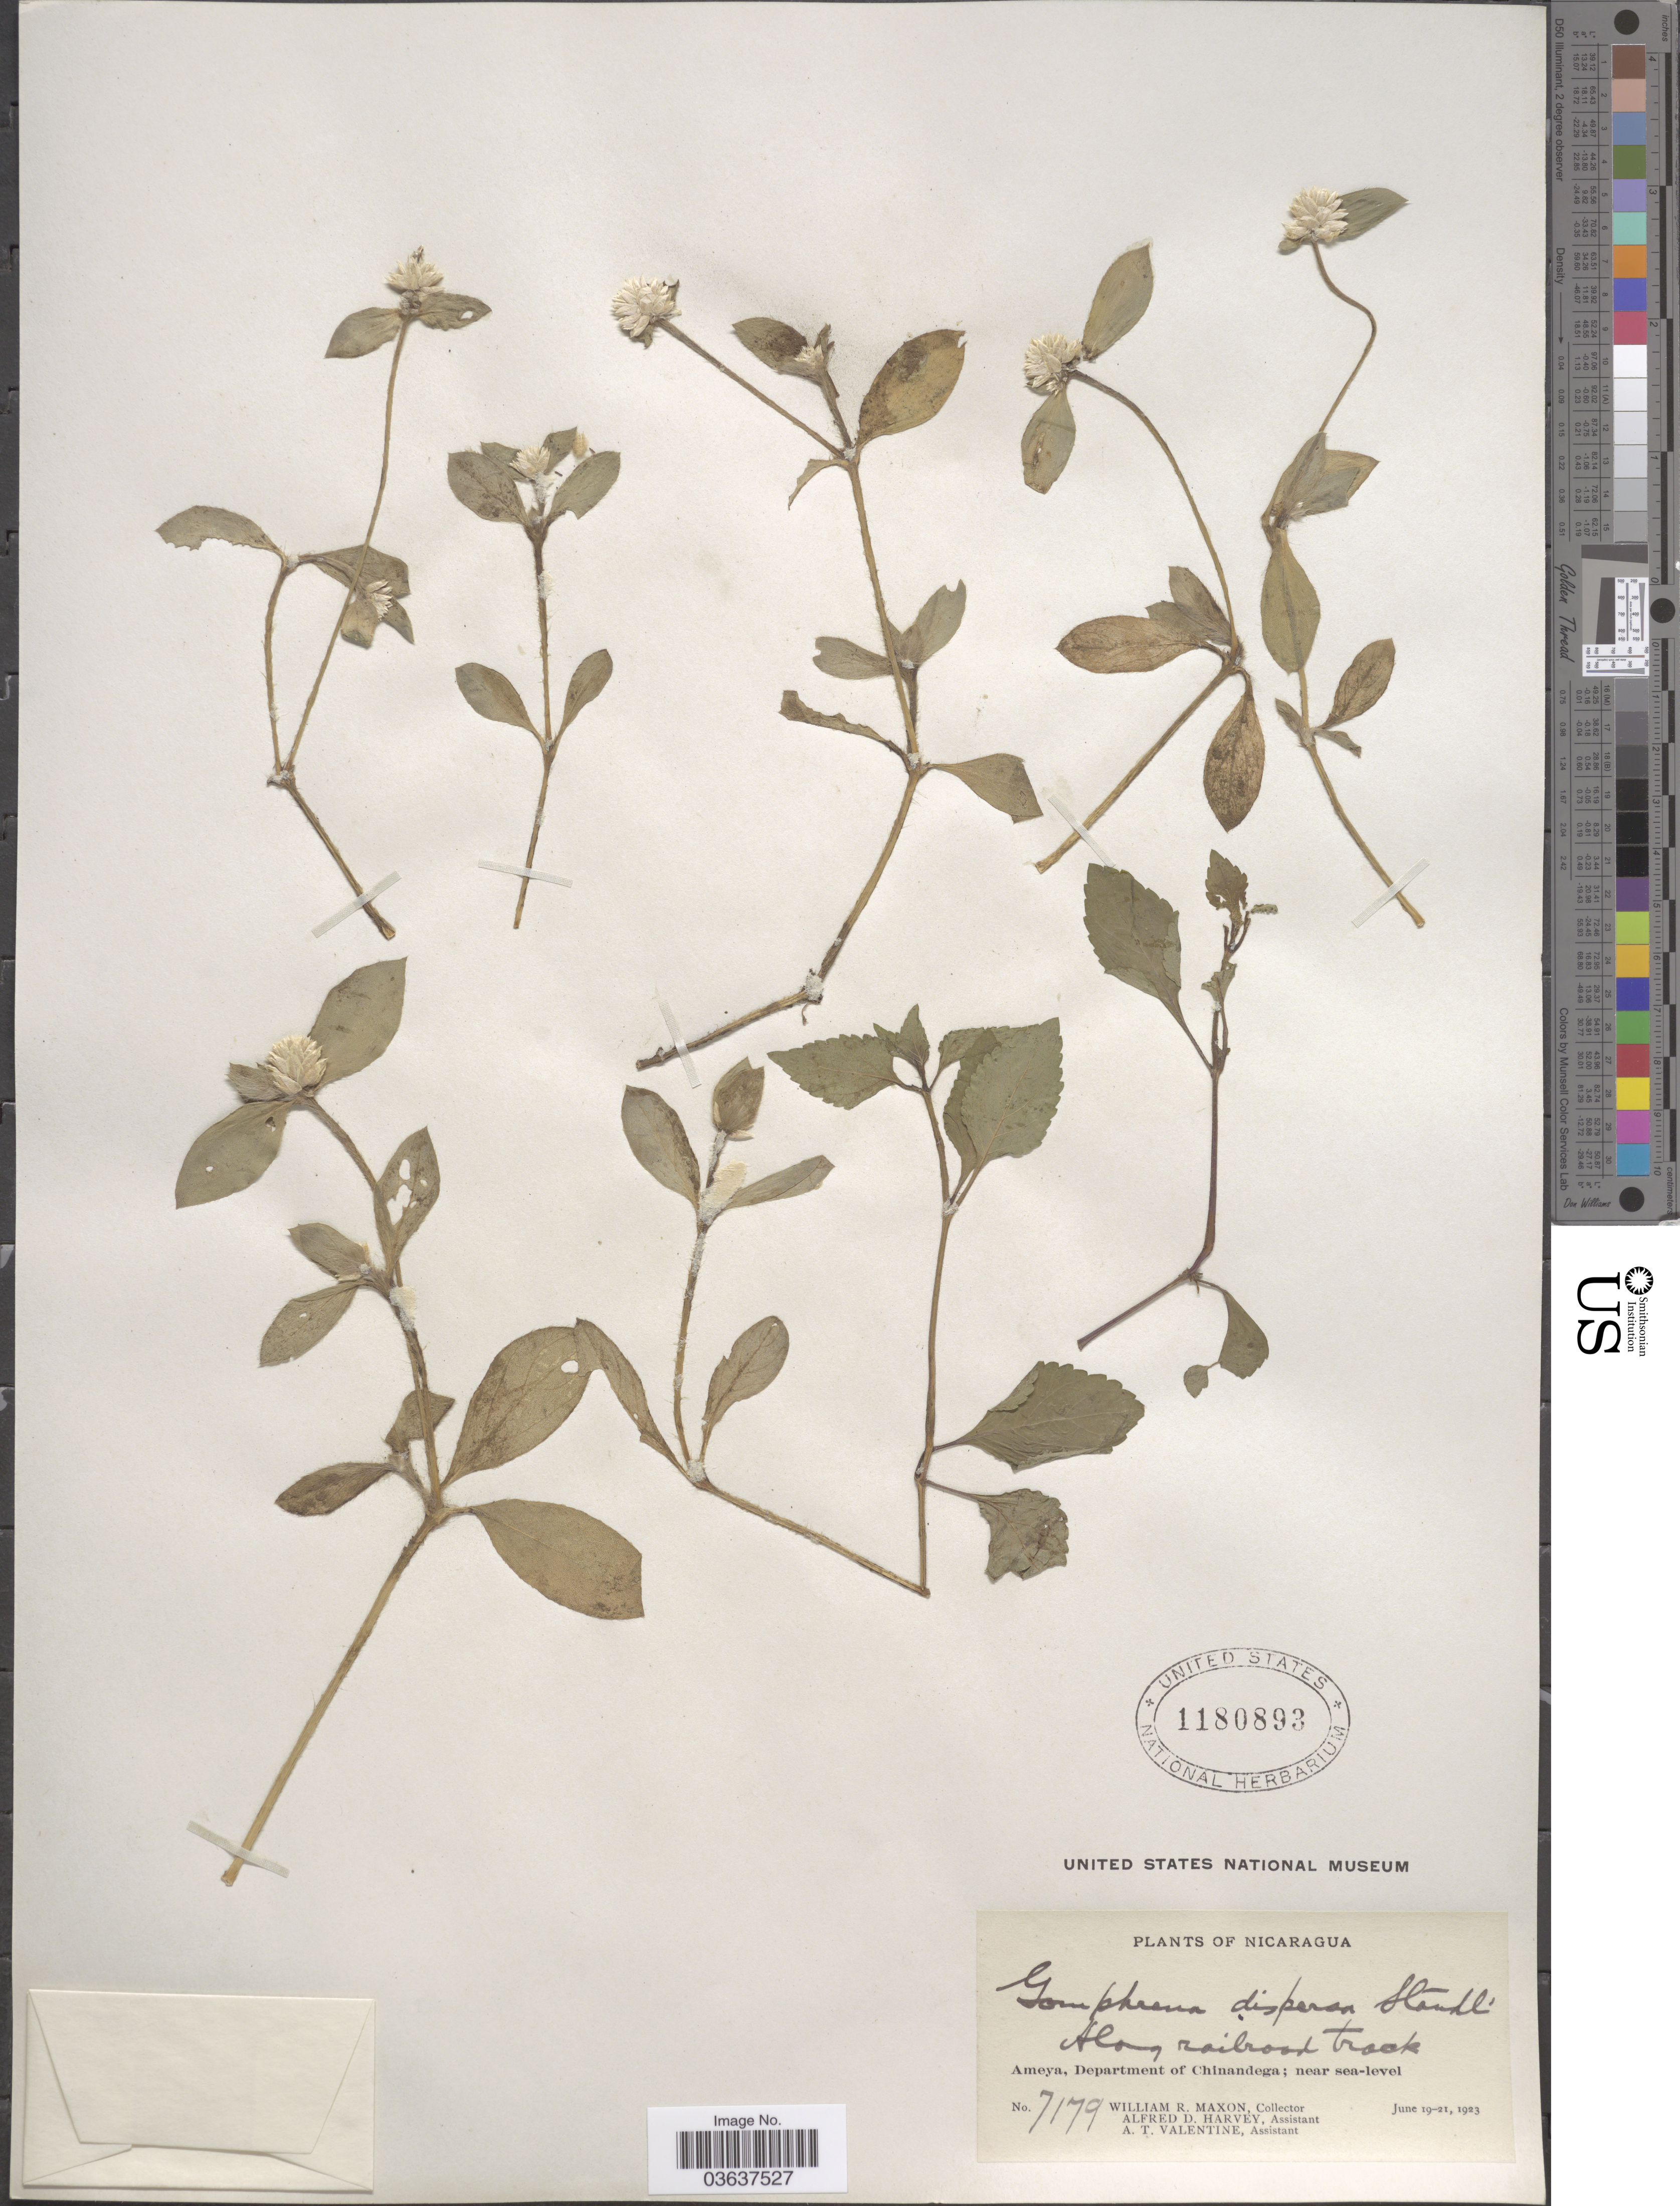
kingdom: Plantae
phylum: Tracheophyta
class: Magnoliopsida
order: Caryophyllales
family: Amaranthaceae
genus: Gomphrena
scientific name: Gomphrena dispersa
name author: Standl.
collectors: W. R. Maxon, A. D. Harvey & A. Valentine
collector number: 7179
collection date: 1923-06-19/1923-06-21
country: Nicaragua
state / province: Chinandega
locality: Ameya, Department of Chinandega.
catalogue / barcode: US 1180893